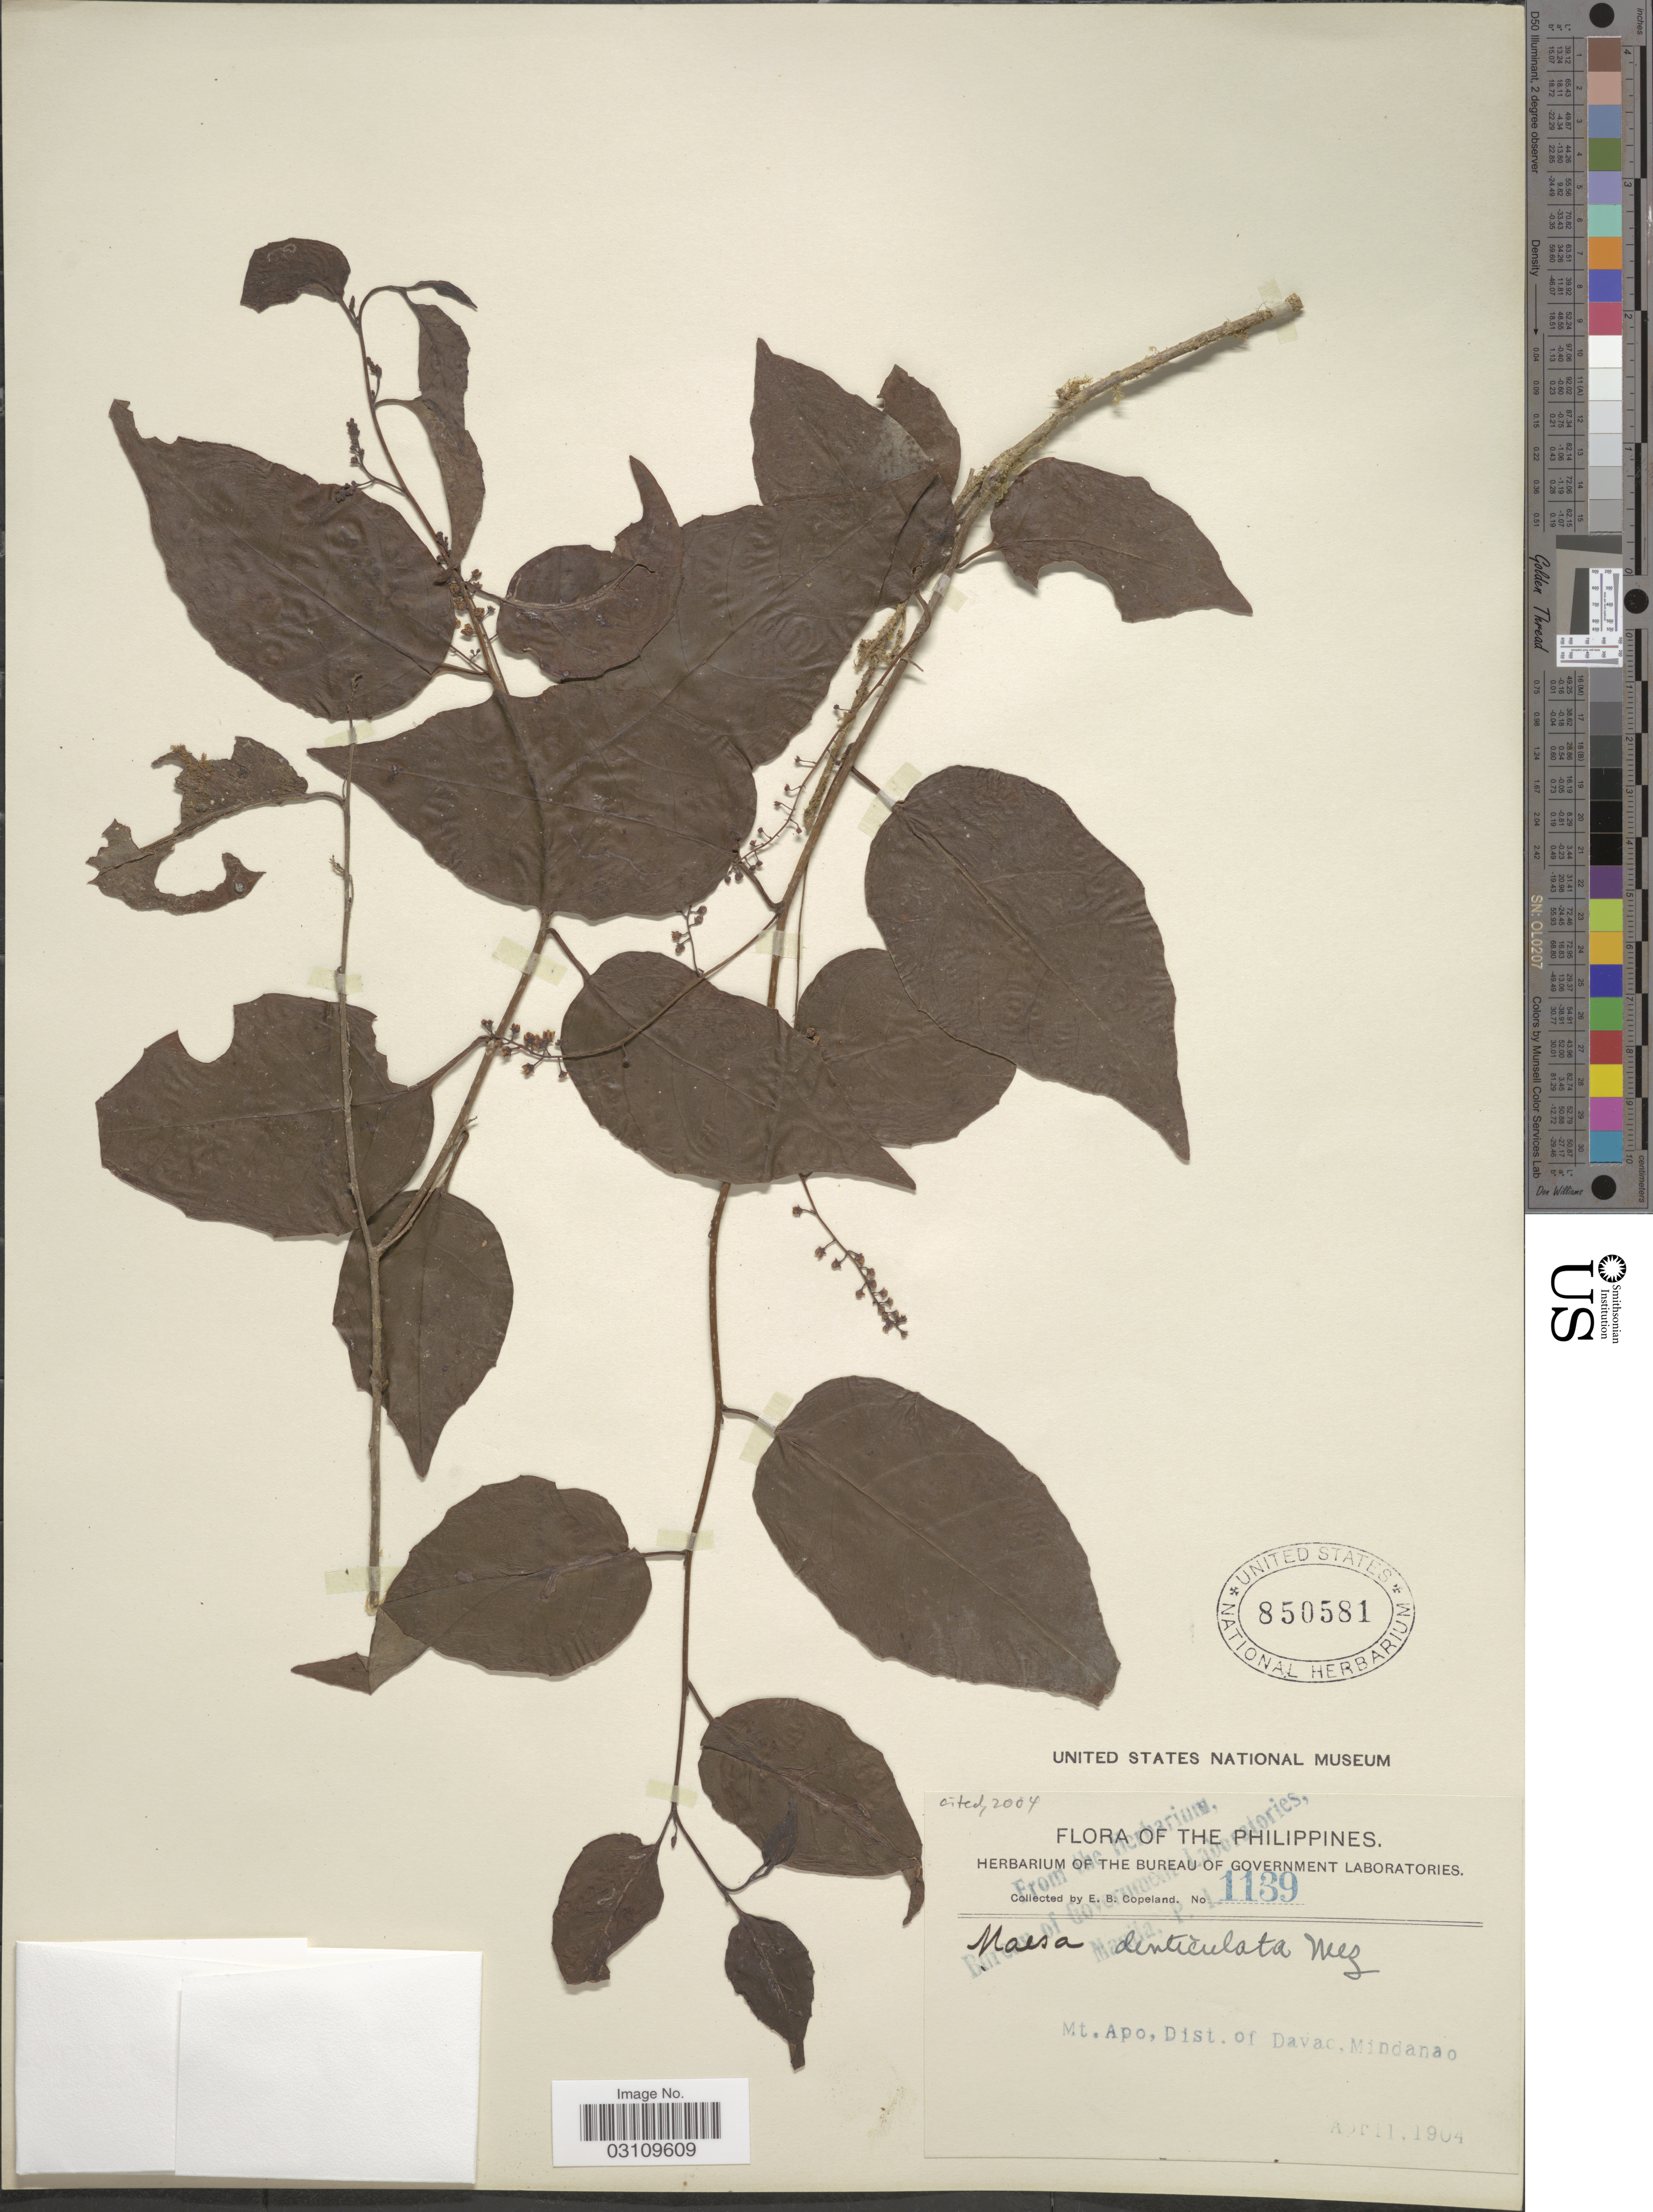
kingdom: Plantae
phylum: Tracheophyta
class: Magnoliopsida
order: Ericales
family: Primulaceae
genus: Maesa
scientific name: Maesa denticulata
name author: Mez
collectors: E. B. Copeland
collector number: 1139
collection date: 1904-04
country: Philippines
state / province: Davao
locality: Mt. Apo, Dist. Davao, Mindanao.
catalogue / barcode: US 850581